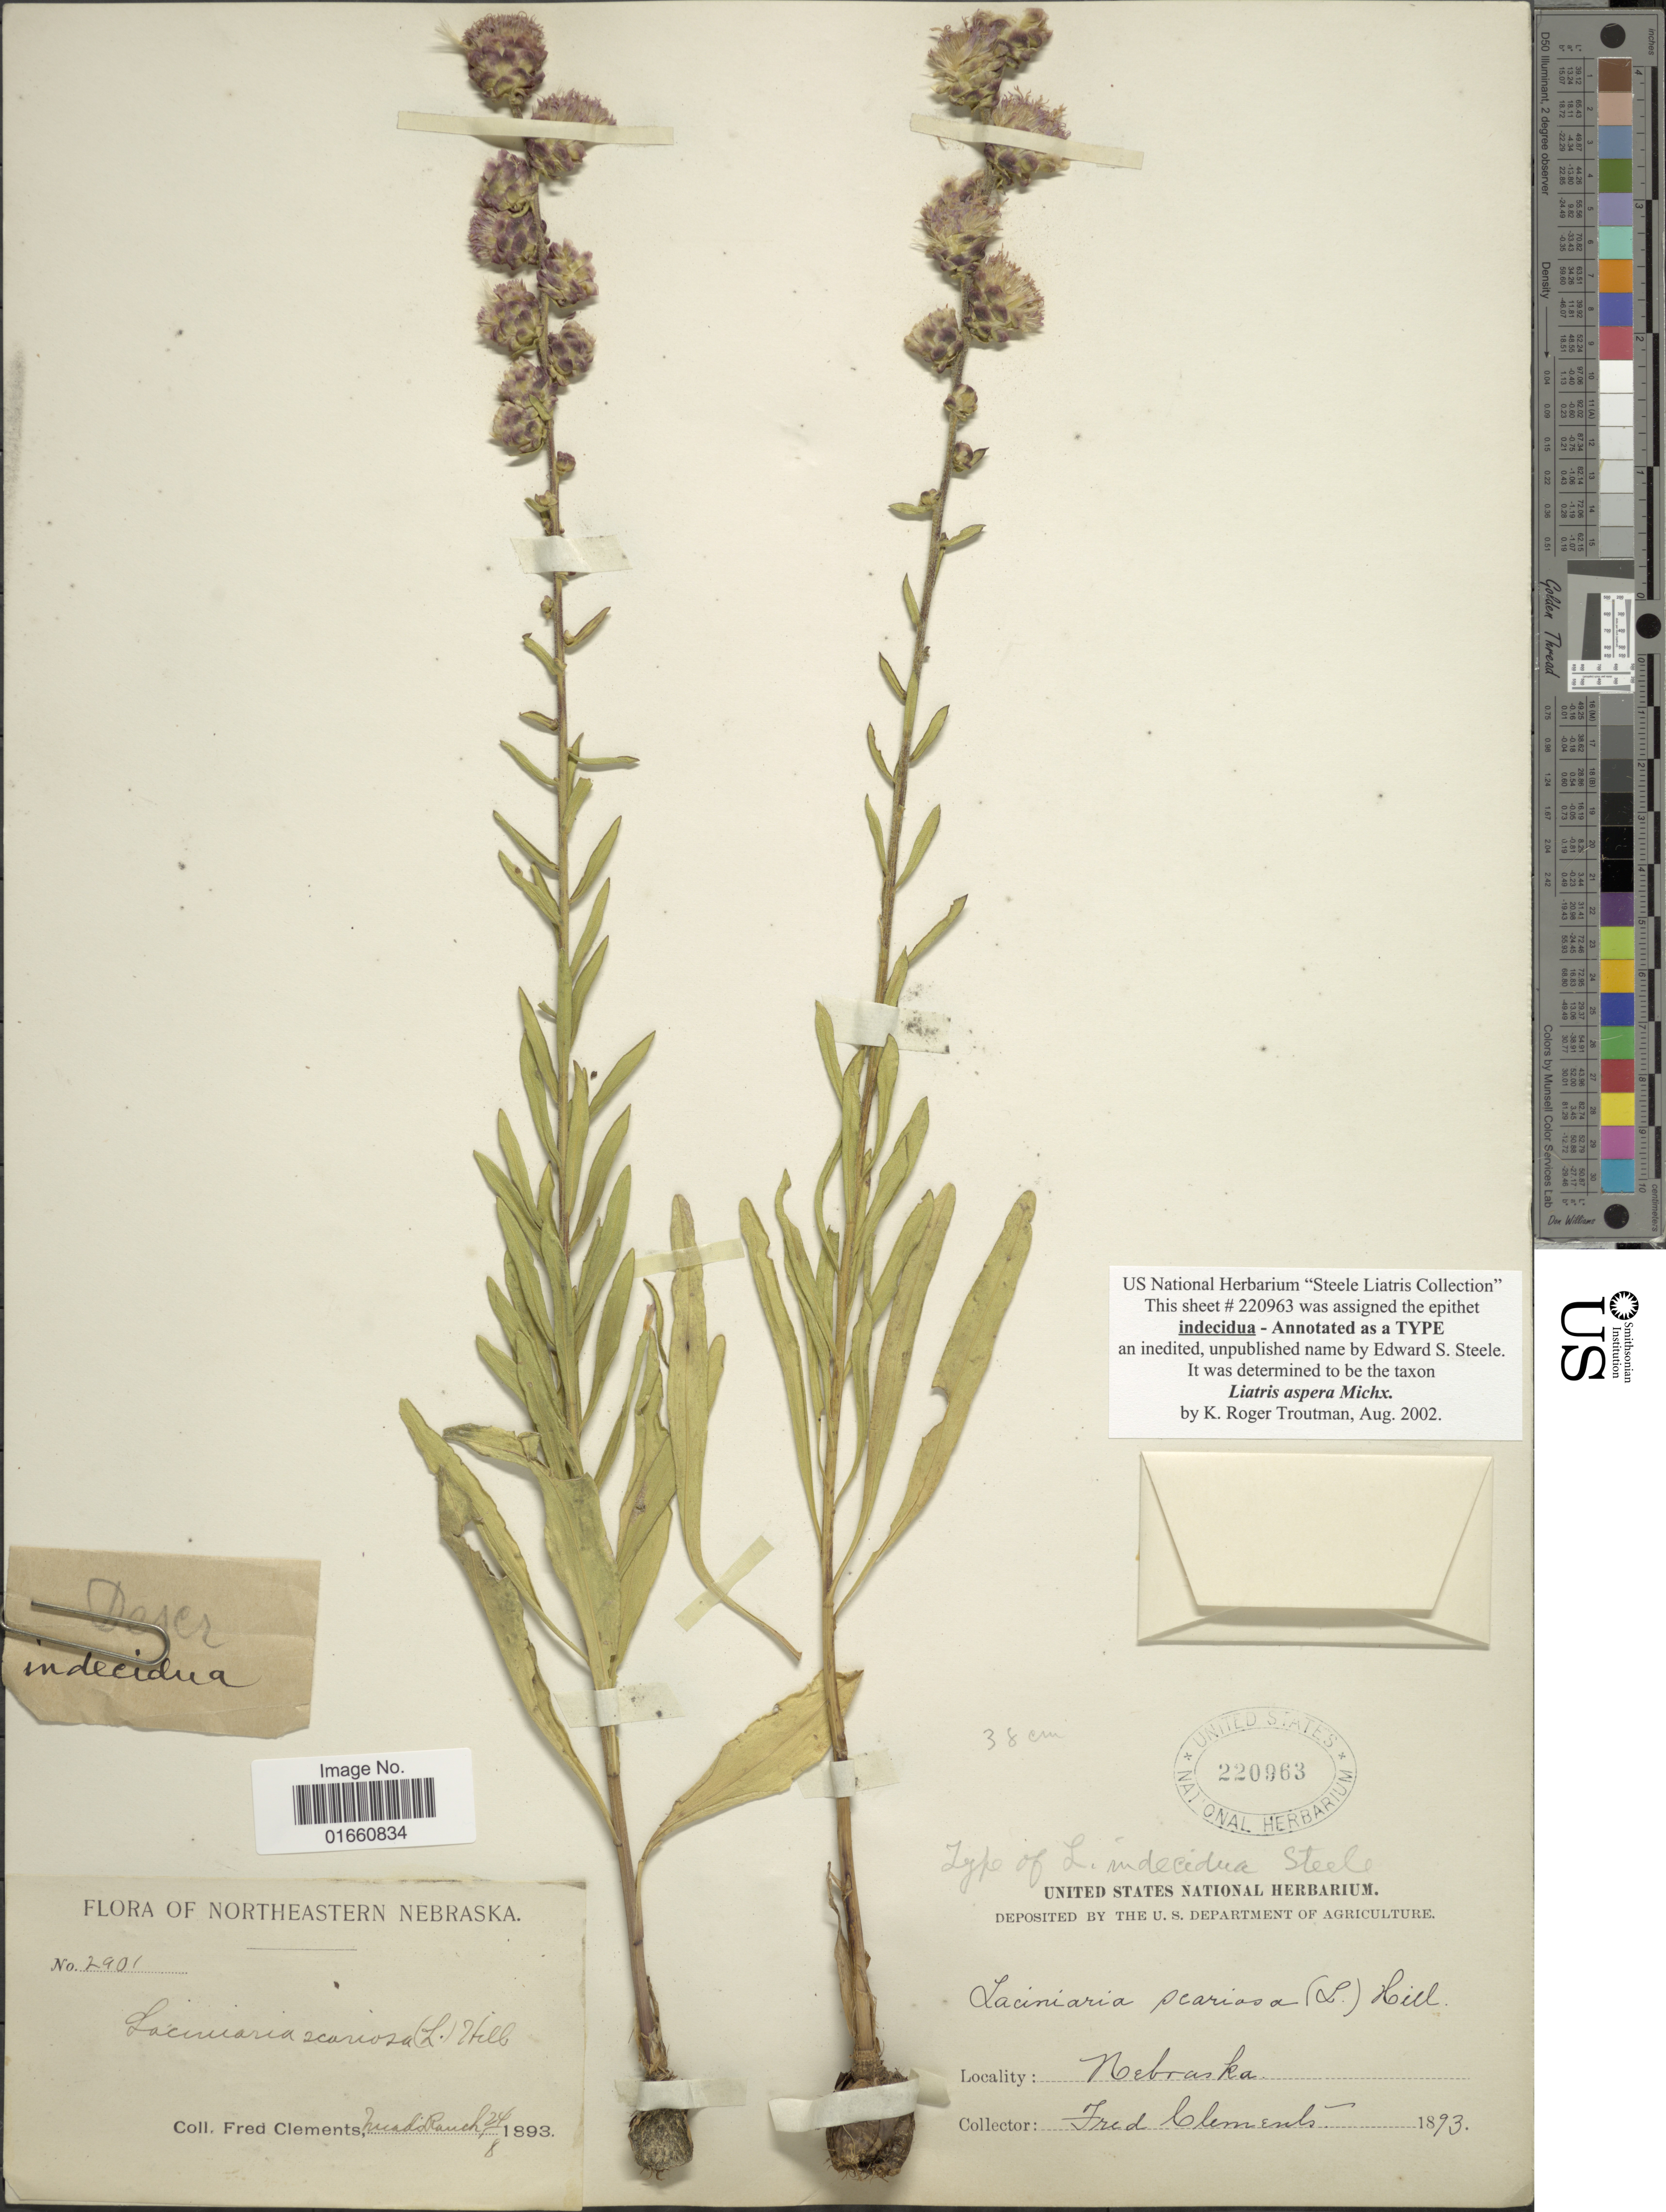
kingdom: Plantae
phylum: Tracheophyta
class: Magnoliopsida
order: Asterales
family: Asteraceae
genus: Liatris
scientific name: Liatris aspera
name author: Michx.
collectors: F. E. Clements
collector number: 2901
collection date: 1893-08-24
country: United States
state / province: Nebraska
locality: Northeastern Nebraska, Mead's Ranch [interpreted]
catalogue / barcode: US 220963